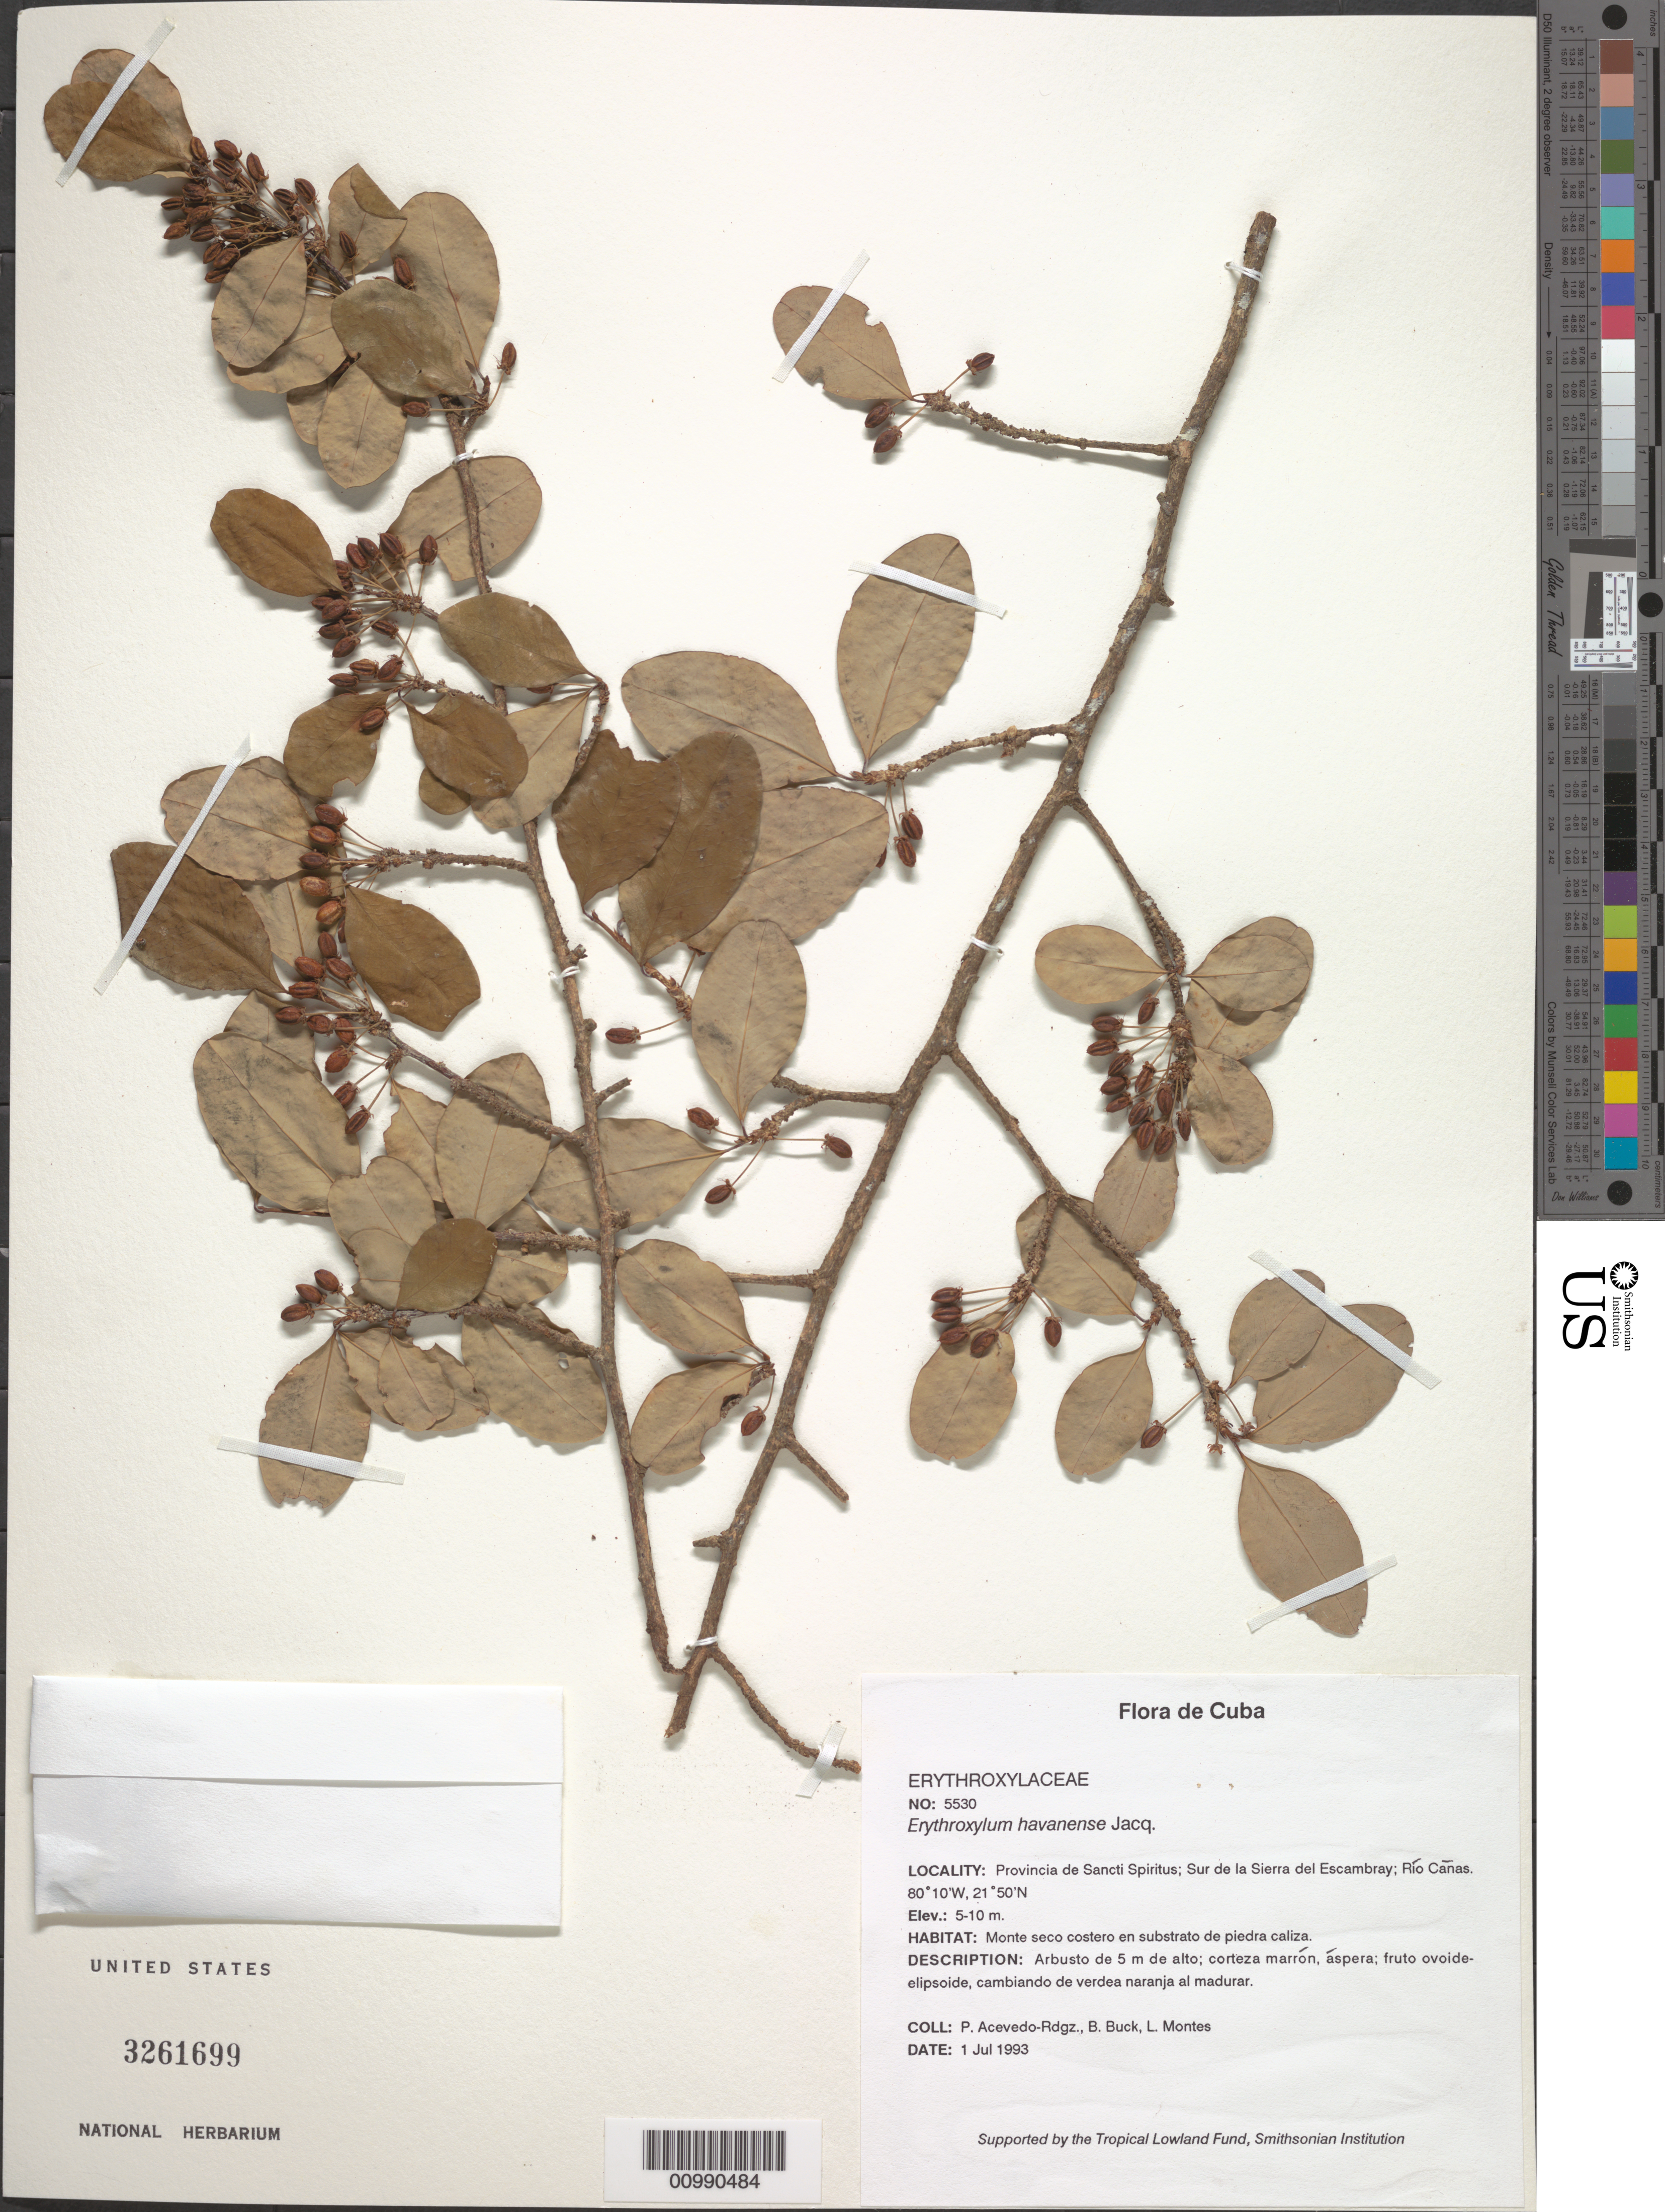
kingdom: Plantae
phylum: Tracheophyta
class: Magnoliopsida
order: Malpighiales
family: Erythroxylaceae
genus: Erythroxylum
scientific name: Erythroxylum havanense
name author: Jacq.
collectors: P. Acevedo-Rodr., B. Buck & L. Montes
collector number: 5530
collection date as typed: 01 Jul 1993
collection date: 1993-07-01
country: Cuba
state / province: Sancti Spiritus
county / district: Municipio de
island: Cuba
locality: Sur de la Sierra del Escambray; Río Canas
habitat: Monte seco costero en substrato de piedra caliza.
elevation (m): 5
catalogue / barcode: US 3261699